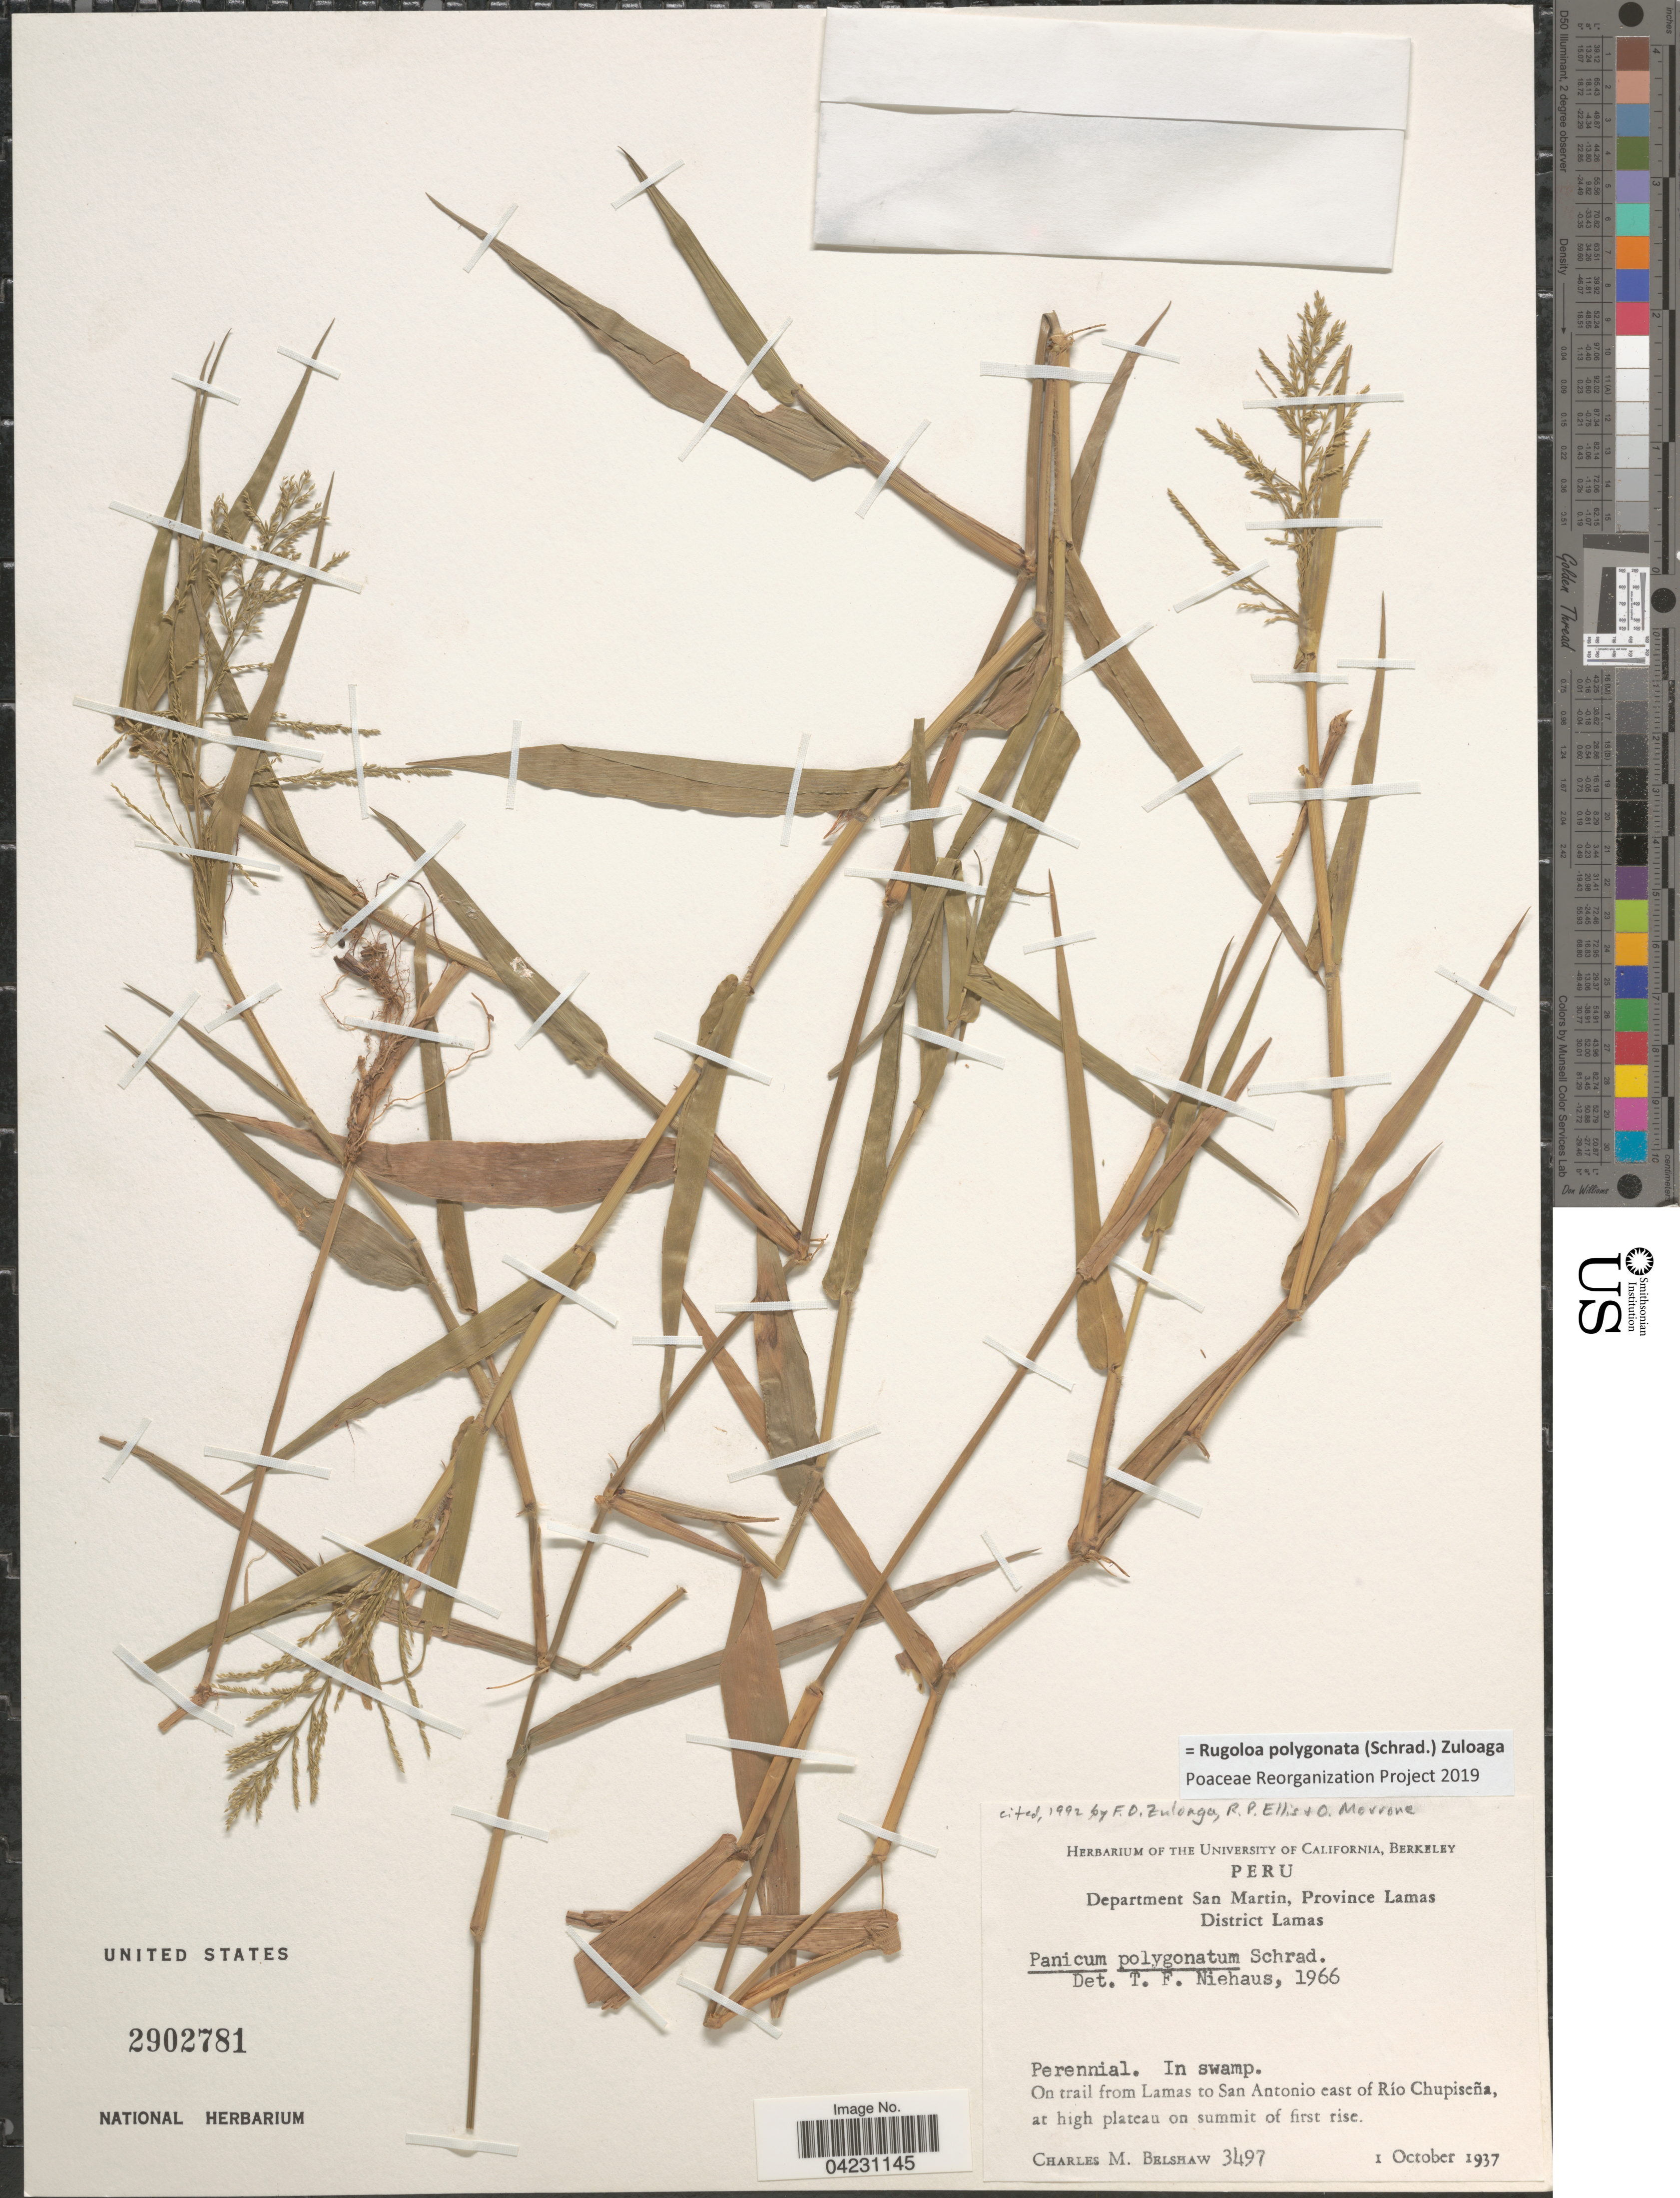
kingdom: Plantae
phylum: Tracheophyta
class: Liliopsida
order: Poales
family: Poaceae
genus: Rugoloa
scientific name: Rugoloa polygonata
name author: (Schrad.) Zuloaga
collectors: C. Shaw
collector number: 3497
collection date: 1937-10-01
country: Peru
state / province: San Martín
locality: Department San Martin, Province Lamas District Lamas. In swamp. On trail from Lamas to San Antonio east of Río Chupiseña, at high plateau on summit of first rise.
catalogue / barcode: US 2902781